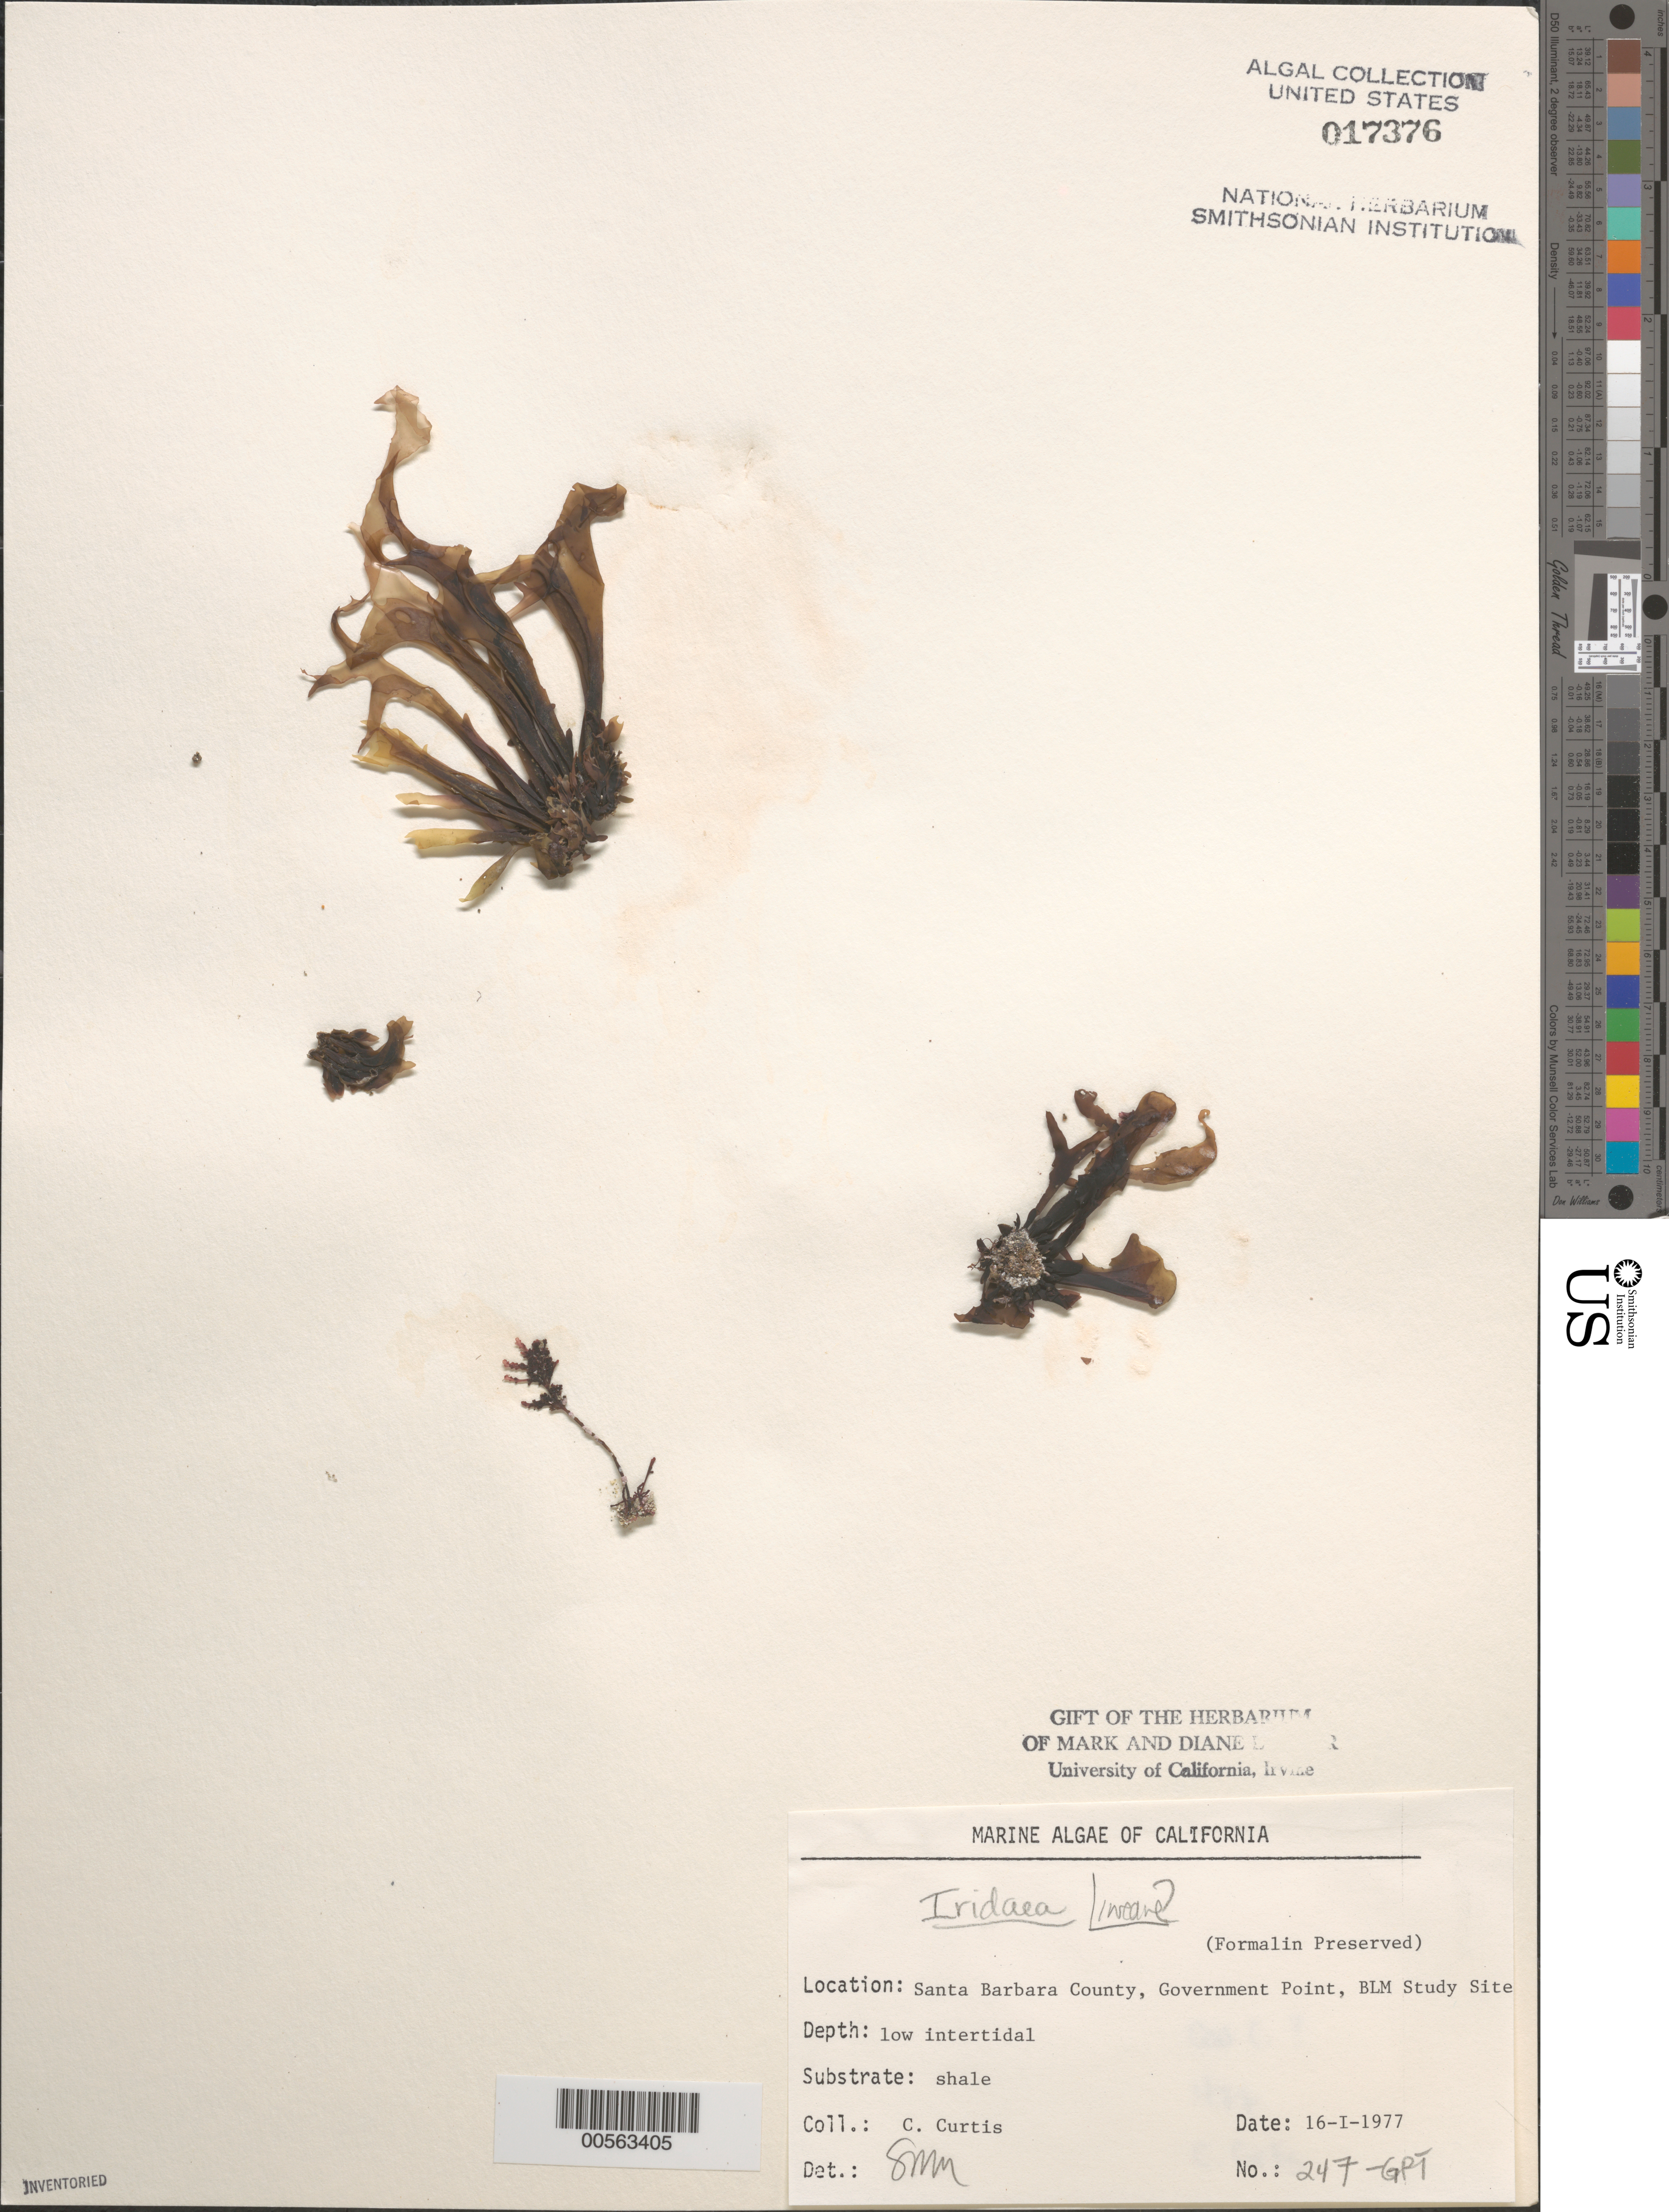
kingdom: Plantae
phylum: Rhodophyta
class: Florideophyceae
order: Gigartinales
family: Gigartinaceae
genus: Mazzaella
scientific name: Mazzaella linearis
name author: (Setchell & N.L. Gardner) Fredericq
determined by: Algae name updating Project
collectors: C. Curtis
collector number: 247-gpt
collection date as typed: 16 Jan 1977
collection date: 1977-01-16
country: United States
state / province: California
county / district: Santa Barbara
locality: Government Point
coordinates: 34 26'31"N, 120 24'06"W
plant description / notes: BLM-SOCALBIGHT Rocky Intertidal Survey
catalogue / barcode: US 17376